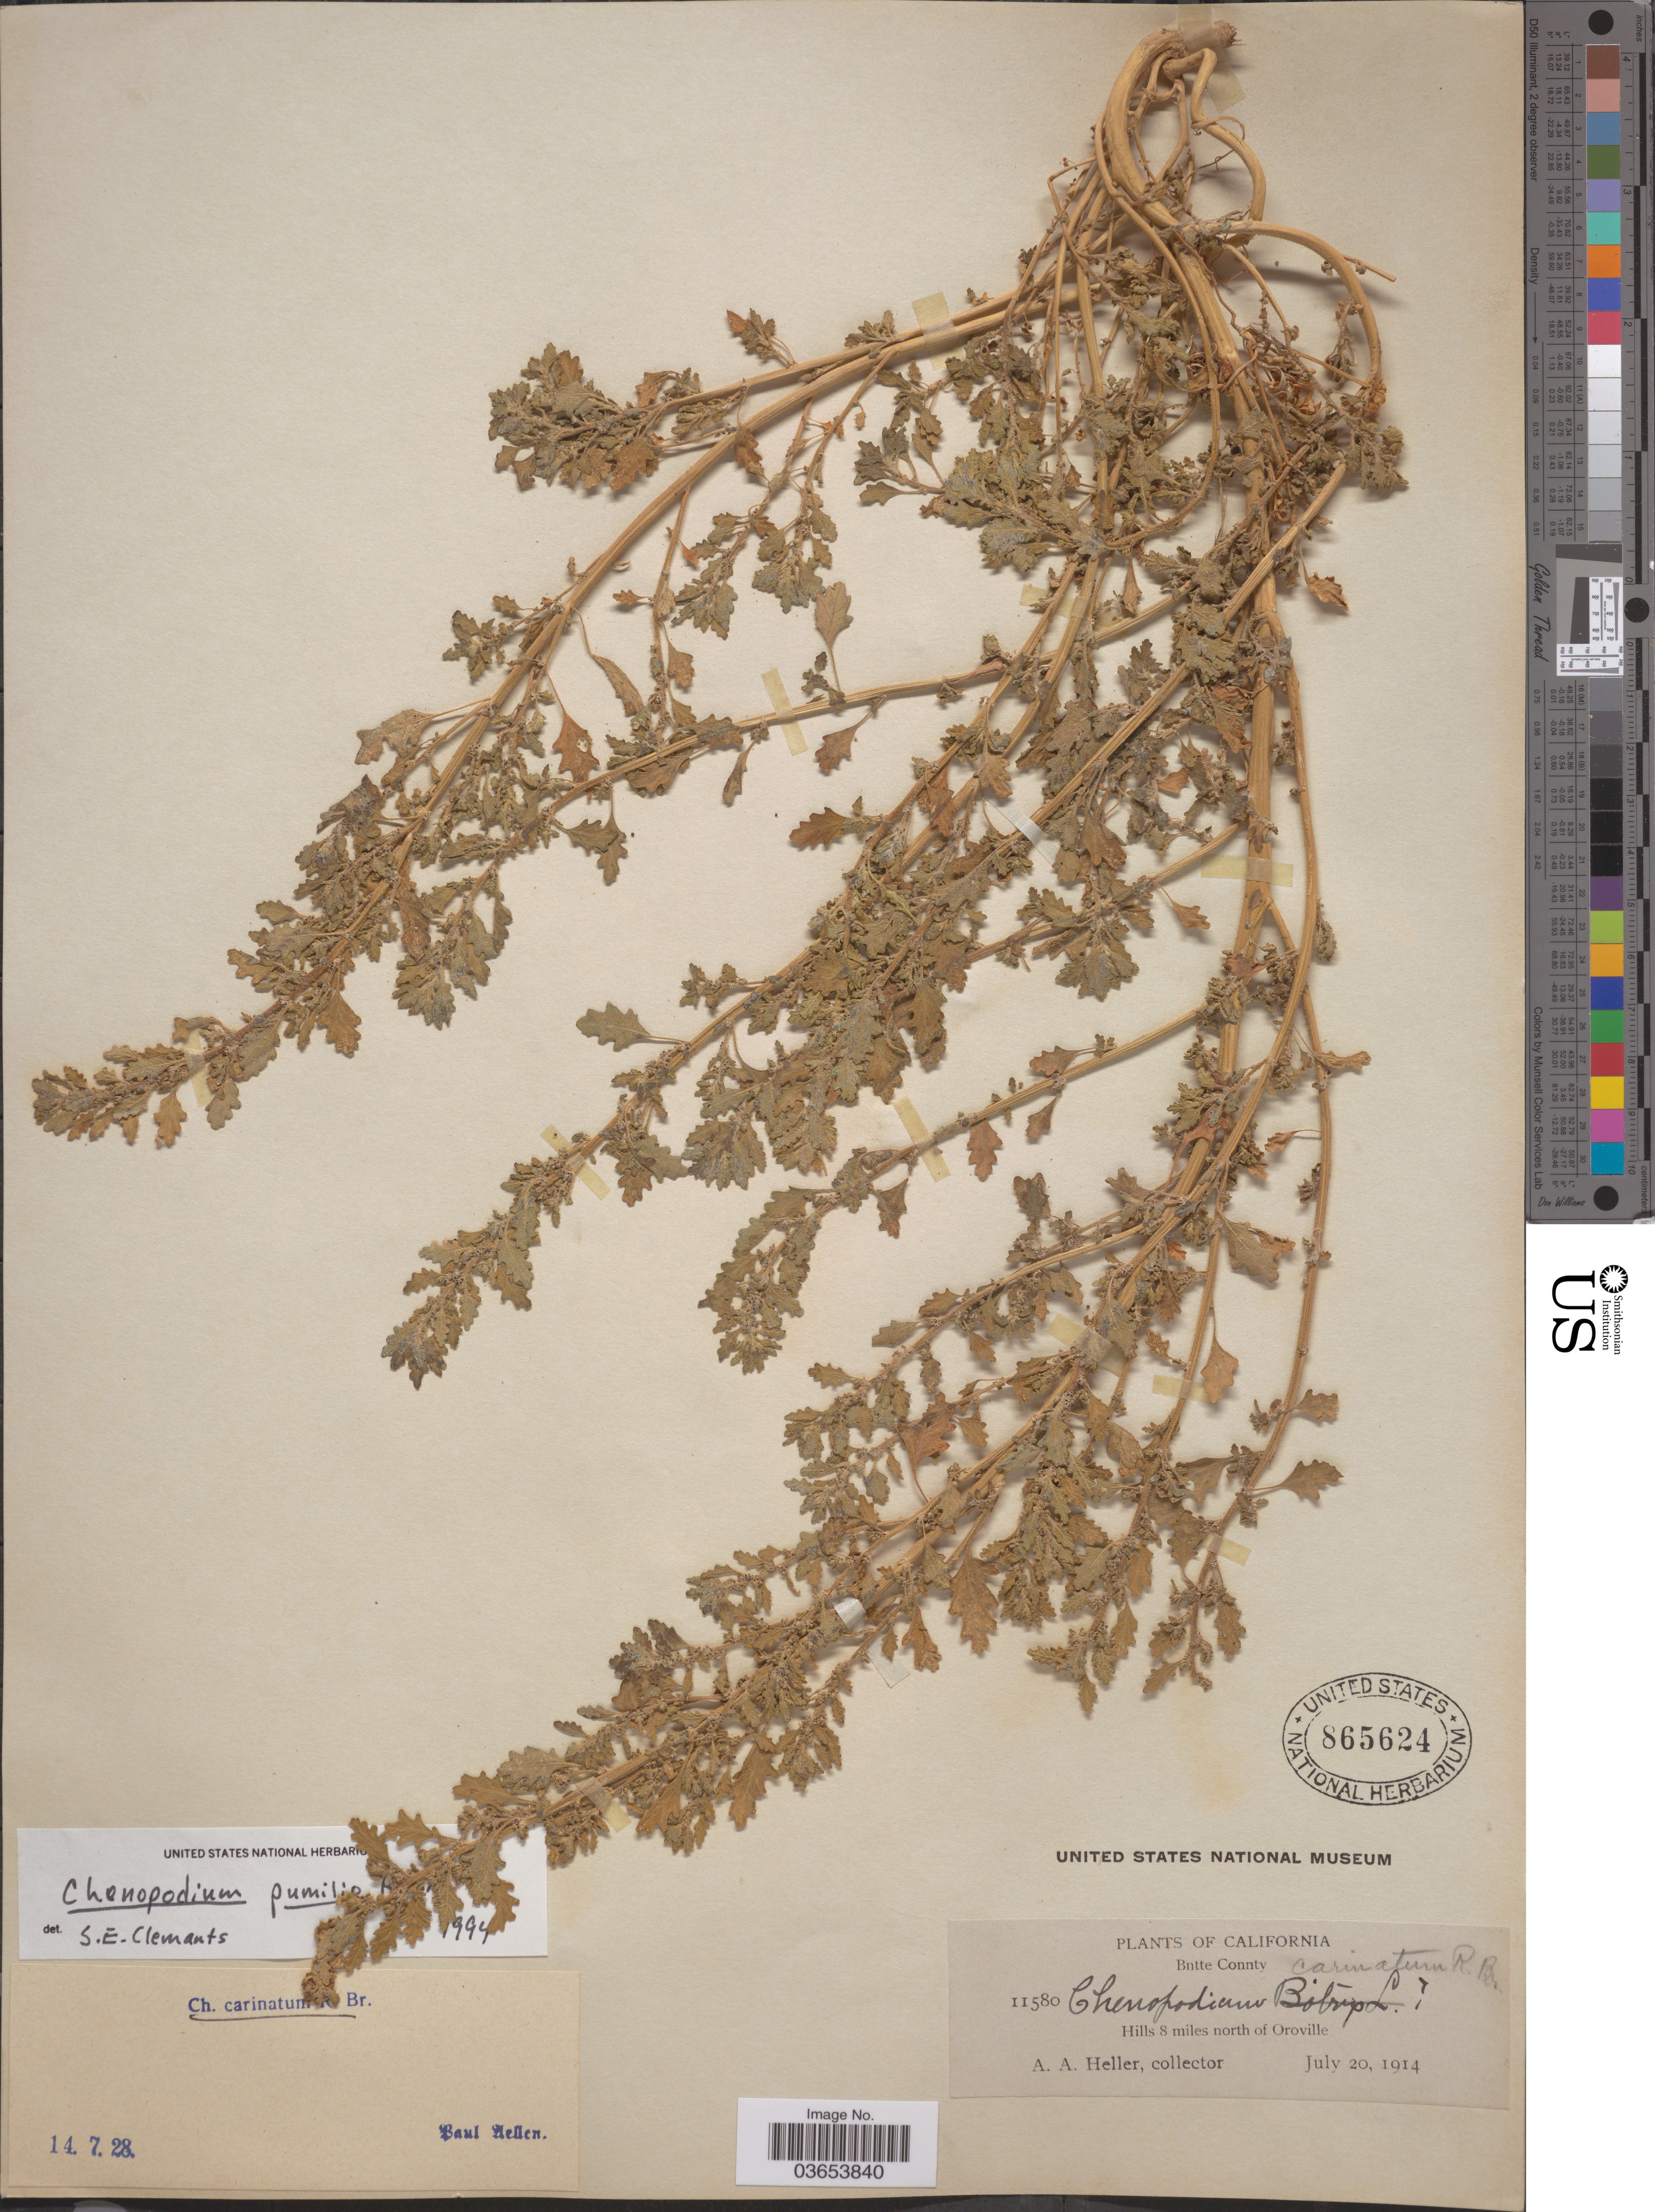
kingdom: Plantae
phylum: Tracheophyta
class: Magnoliopsida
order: Caryophyllales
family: Amaranthaceae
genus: Chenopodium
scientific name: Chenopodium pumilio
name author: R. Br.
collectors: A. A. Heller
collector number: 11580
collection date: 1914-07-20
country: United States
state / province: California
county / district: Butte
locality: Butte County. Hills 8 miles north of Oroville.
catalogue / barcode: US 865624